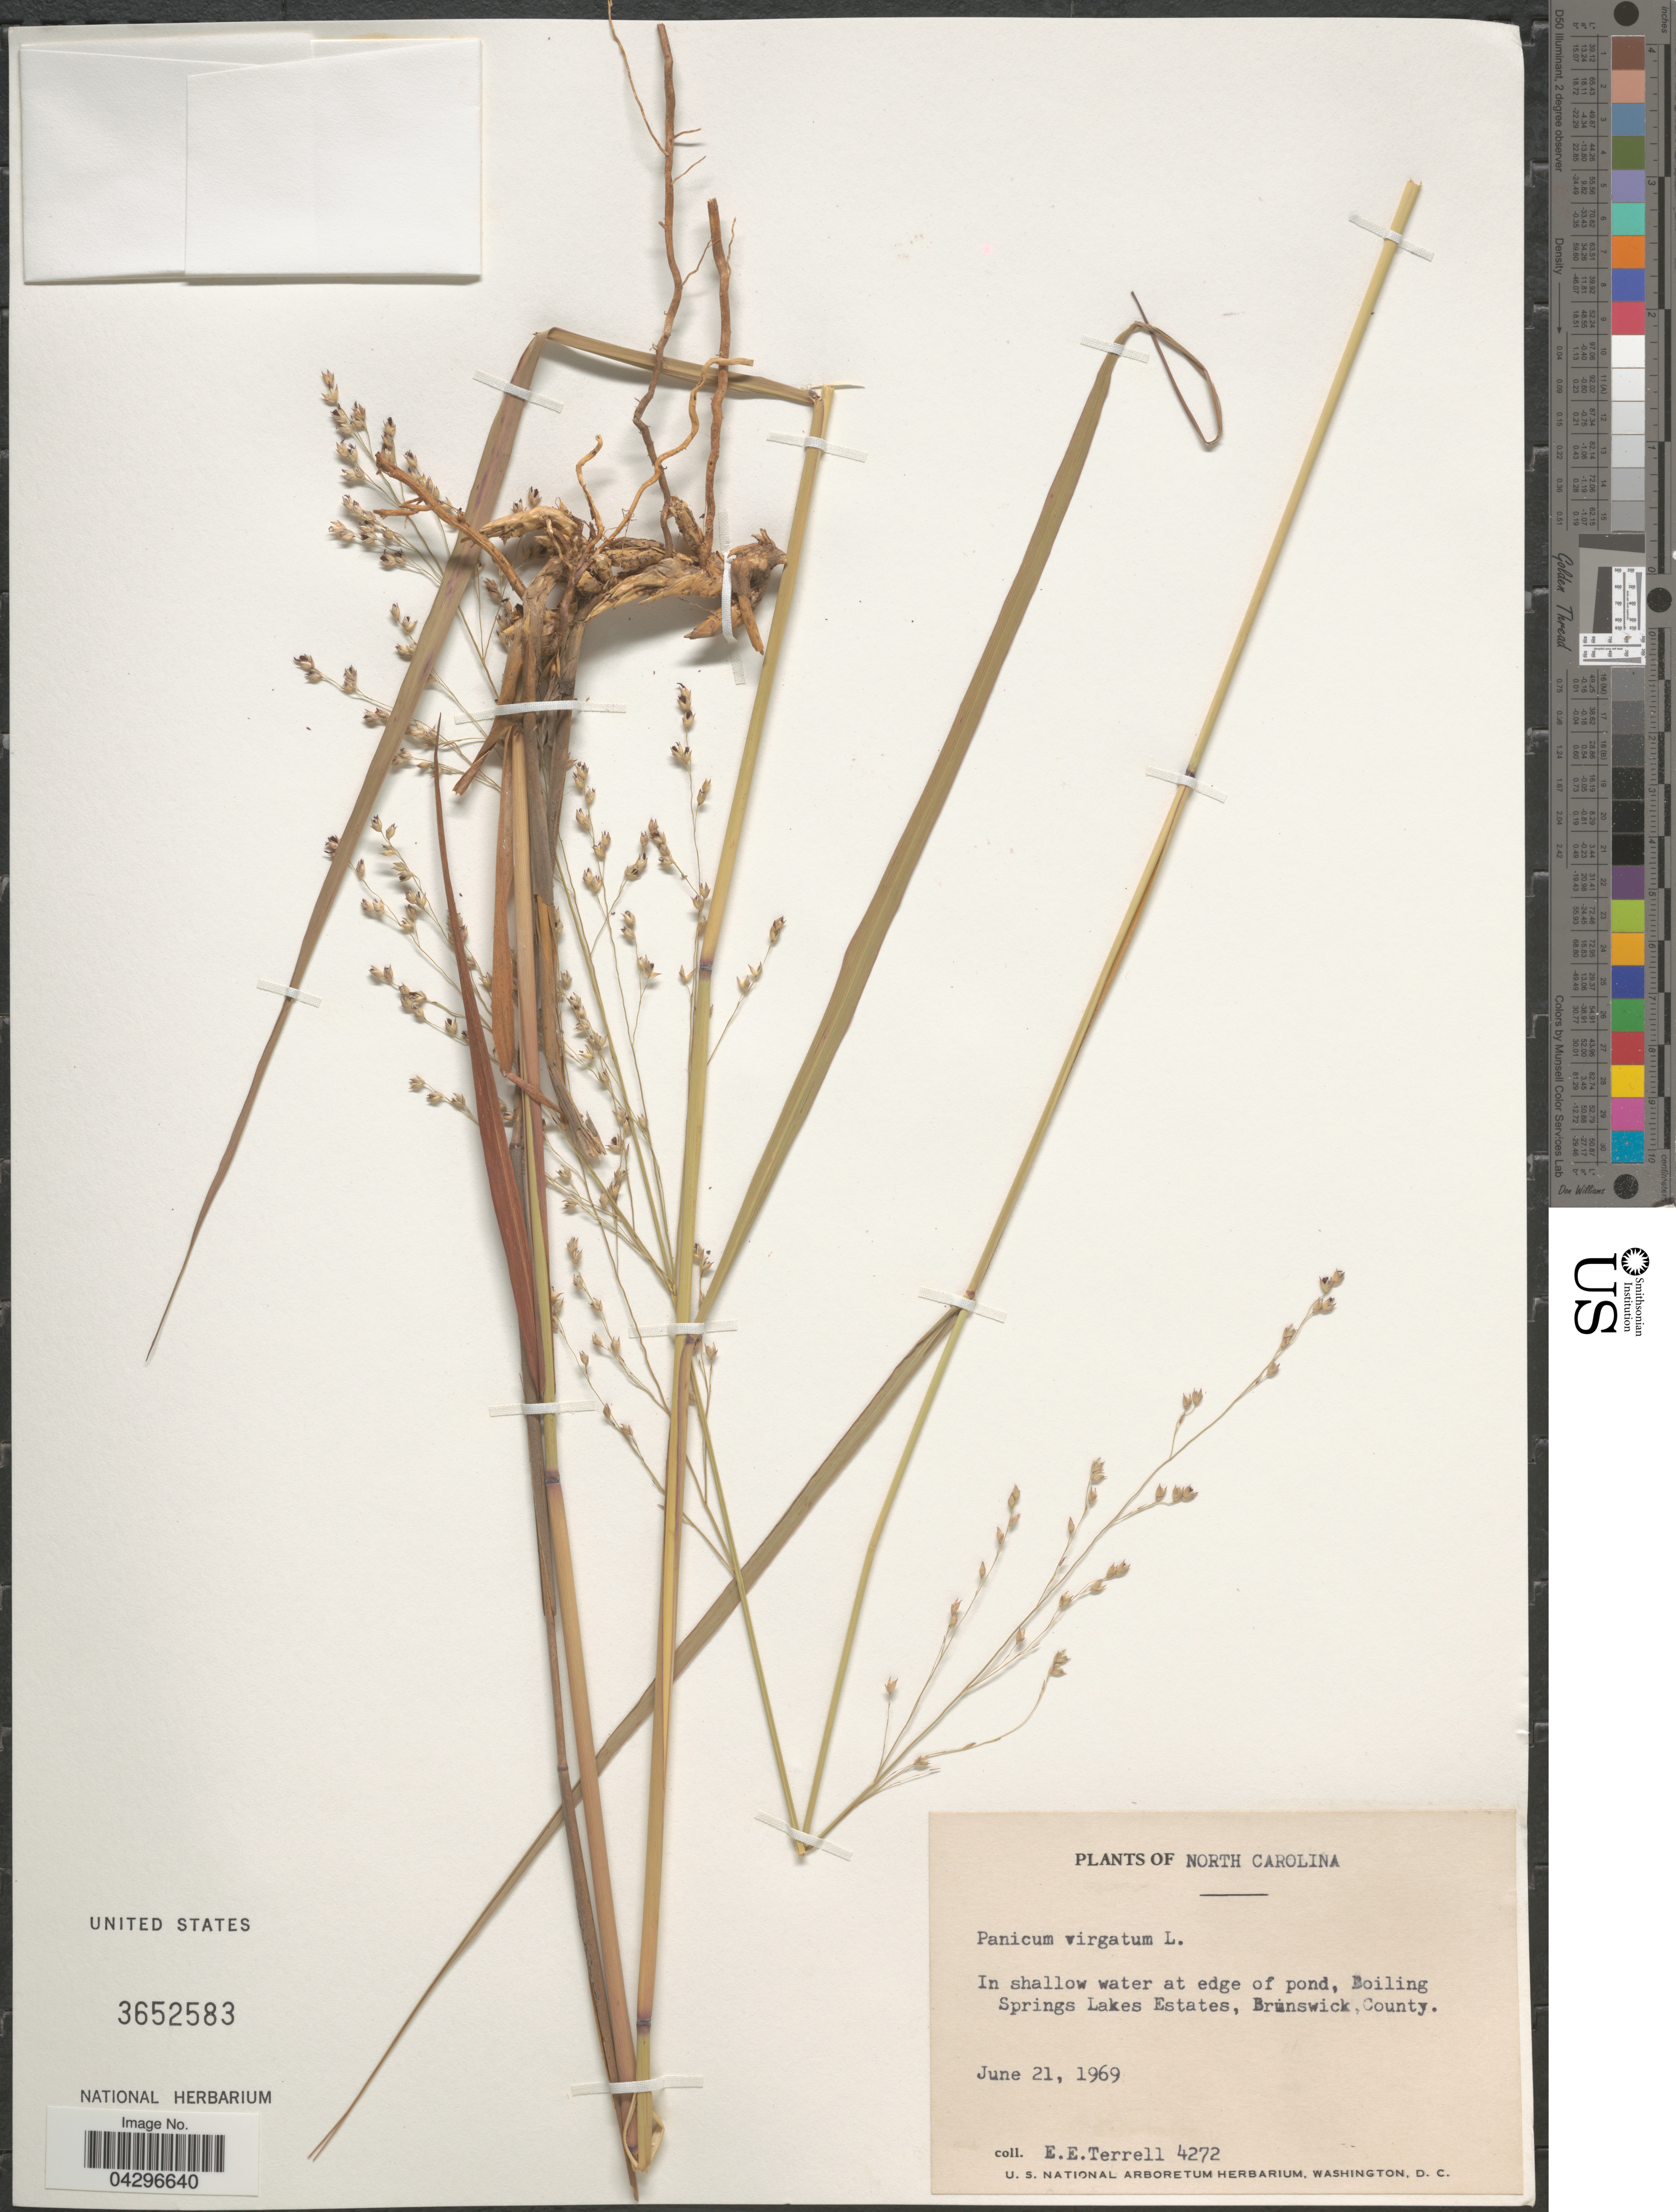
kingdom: Plantae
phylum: Tracheophyta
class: Liliopsida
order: Poales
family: Poaceae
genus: Panicum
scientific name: Panicum virgatum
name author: L.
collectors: E. E. Terrell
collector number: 4272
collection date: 1969-06-21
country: United States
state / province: North Carolina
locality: In shallow water at edge of pond, Boiling Springs Lakes Estates, Brunswick County.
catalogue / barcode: US 3652583